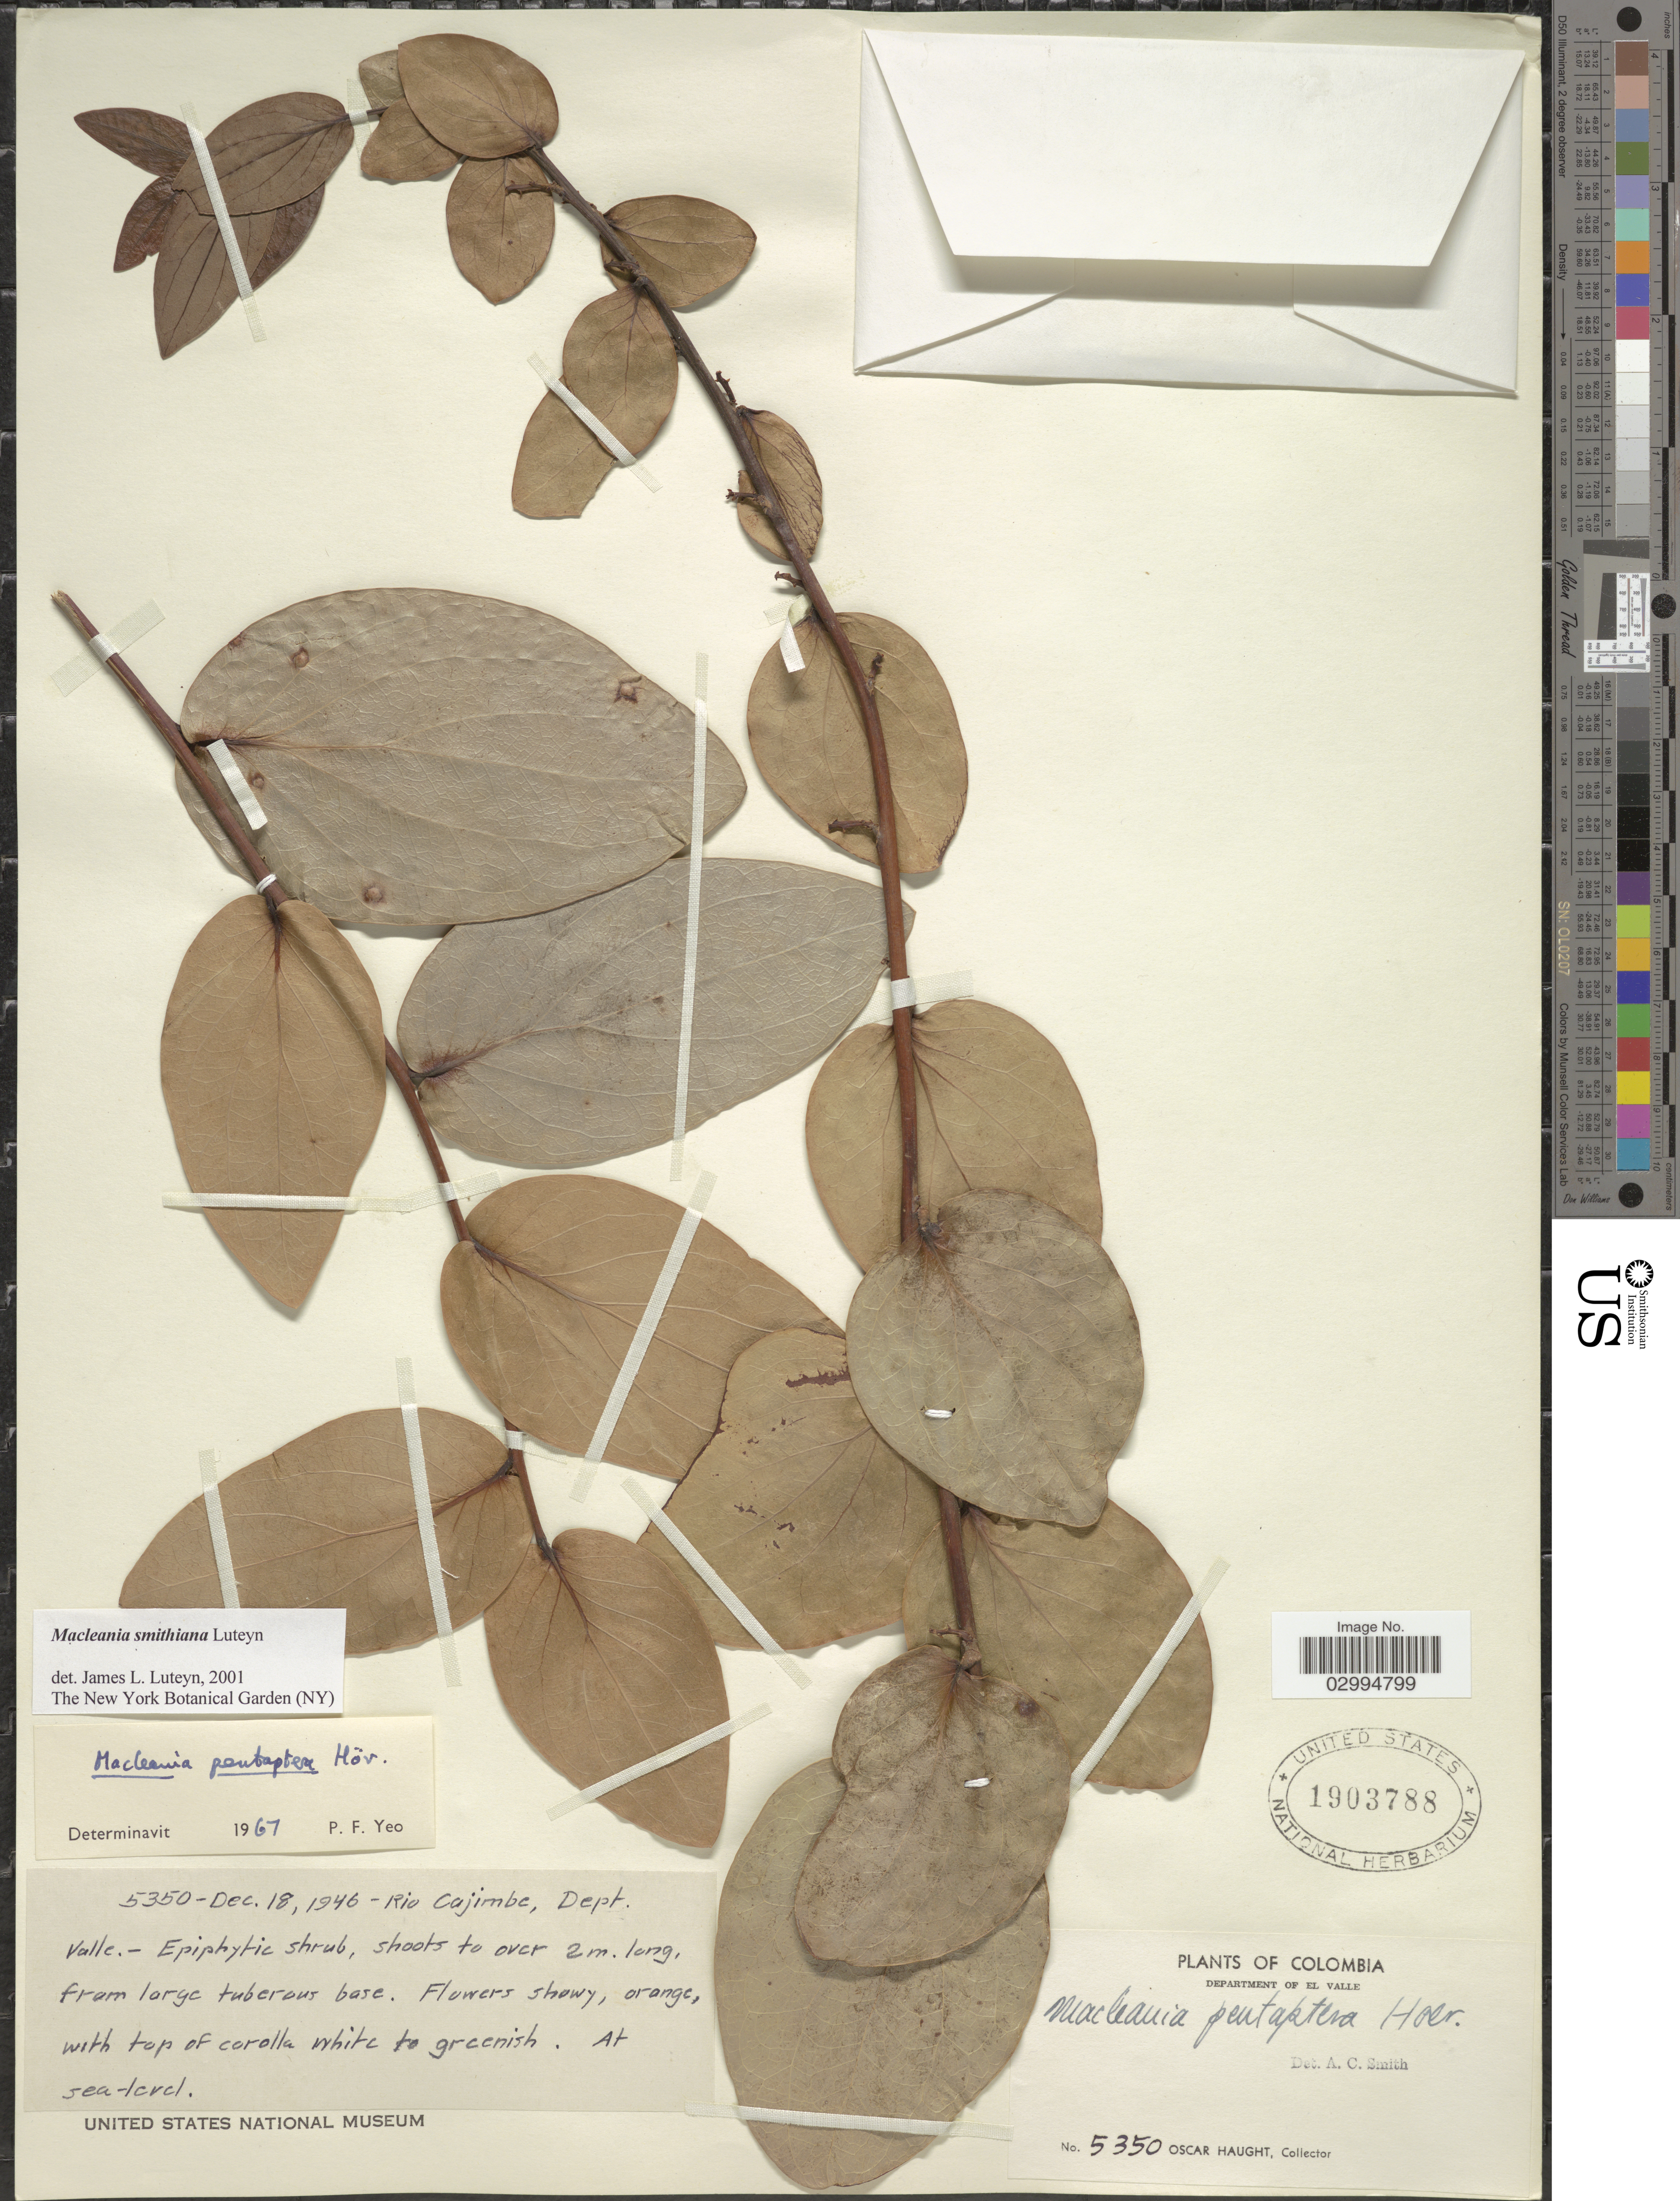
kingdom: Plantae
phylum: Tracheophyta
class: Magnoliopsida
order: Ericales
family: Ericaceae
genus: Macleania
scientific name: Macleania smithiana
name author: Luteyn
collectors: O. L. Haught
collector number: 5350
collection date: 1946-12-18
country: Colombia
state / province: Valle del Cauca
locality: Rio Cajimbe, Department of El Valle.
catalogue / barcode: US 1903788